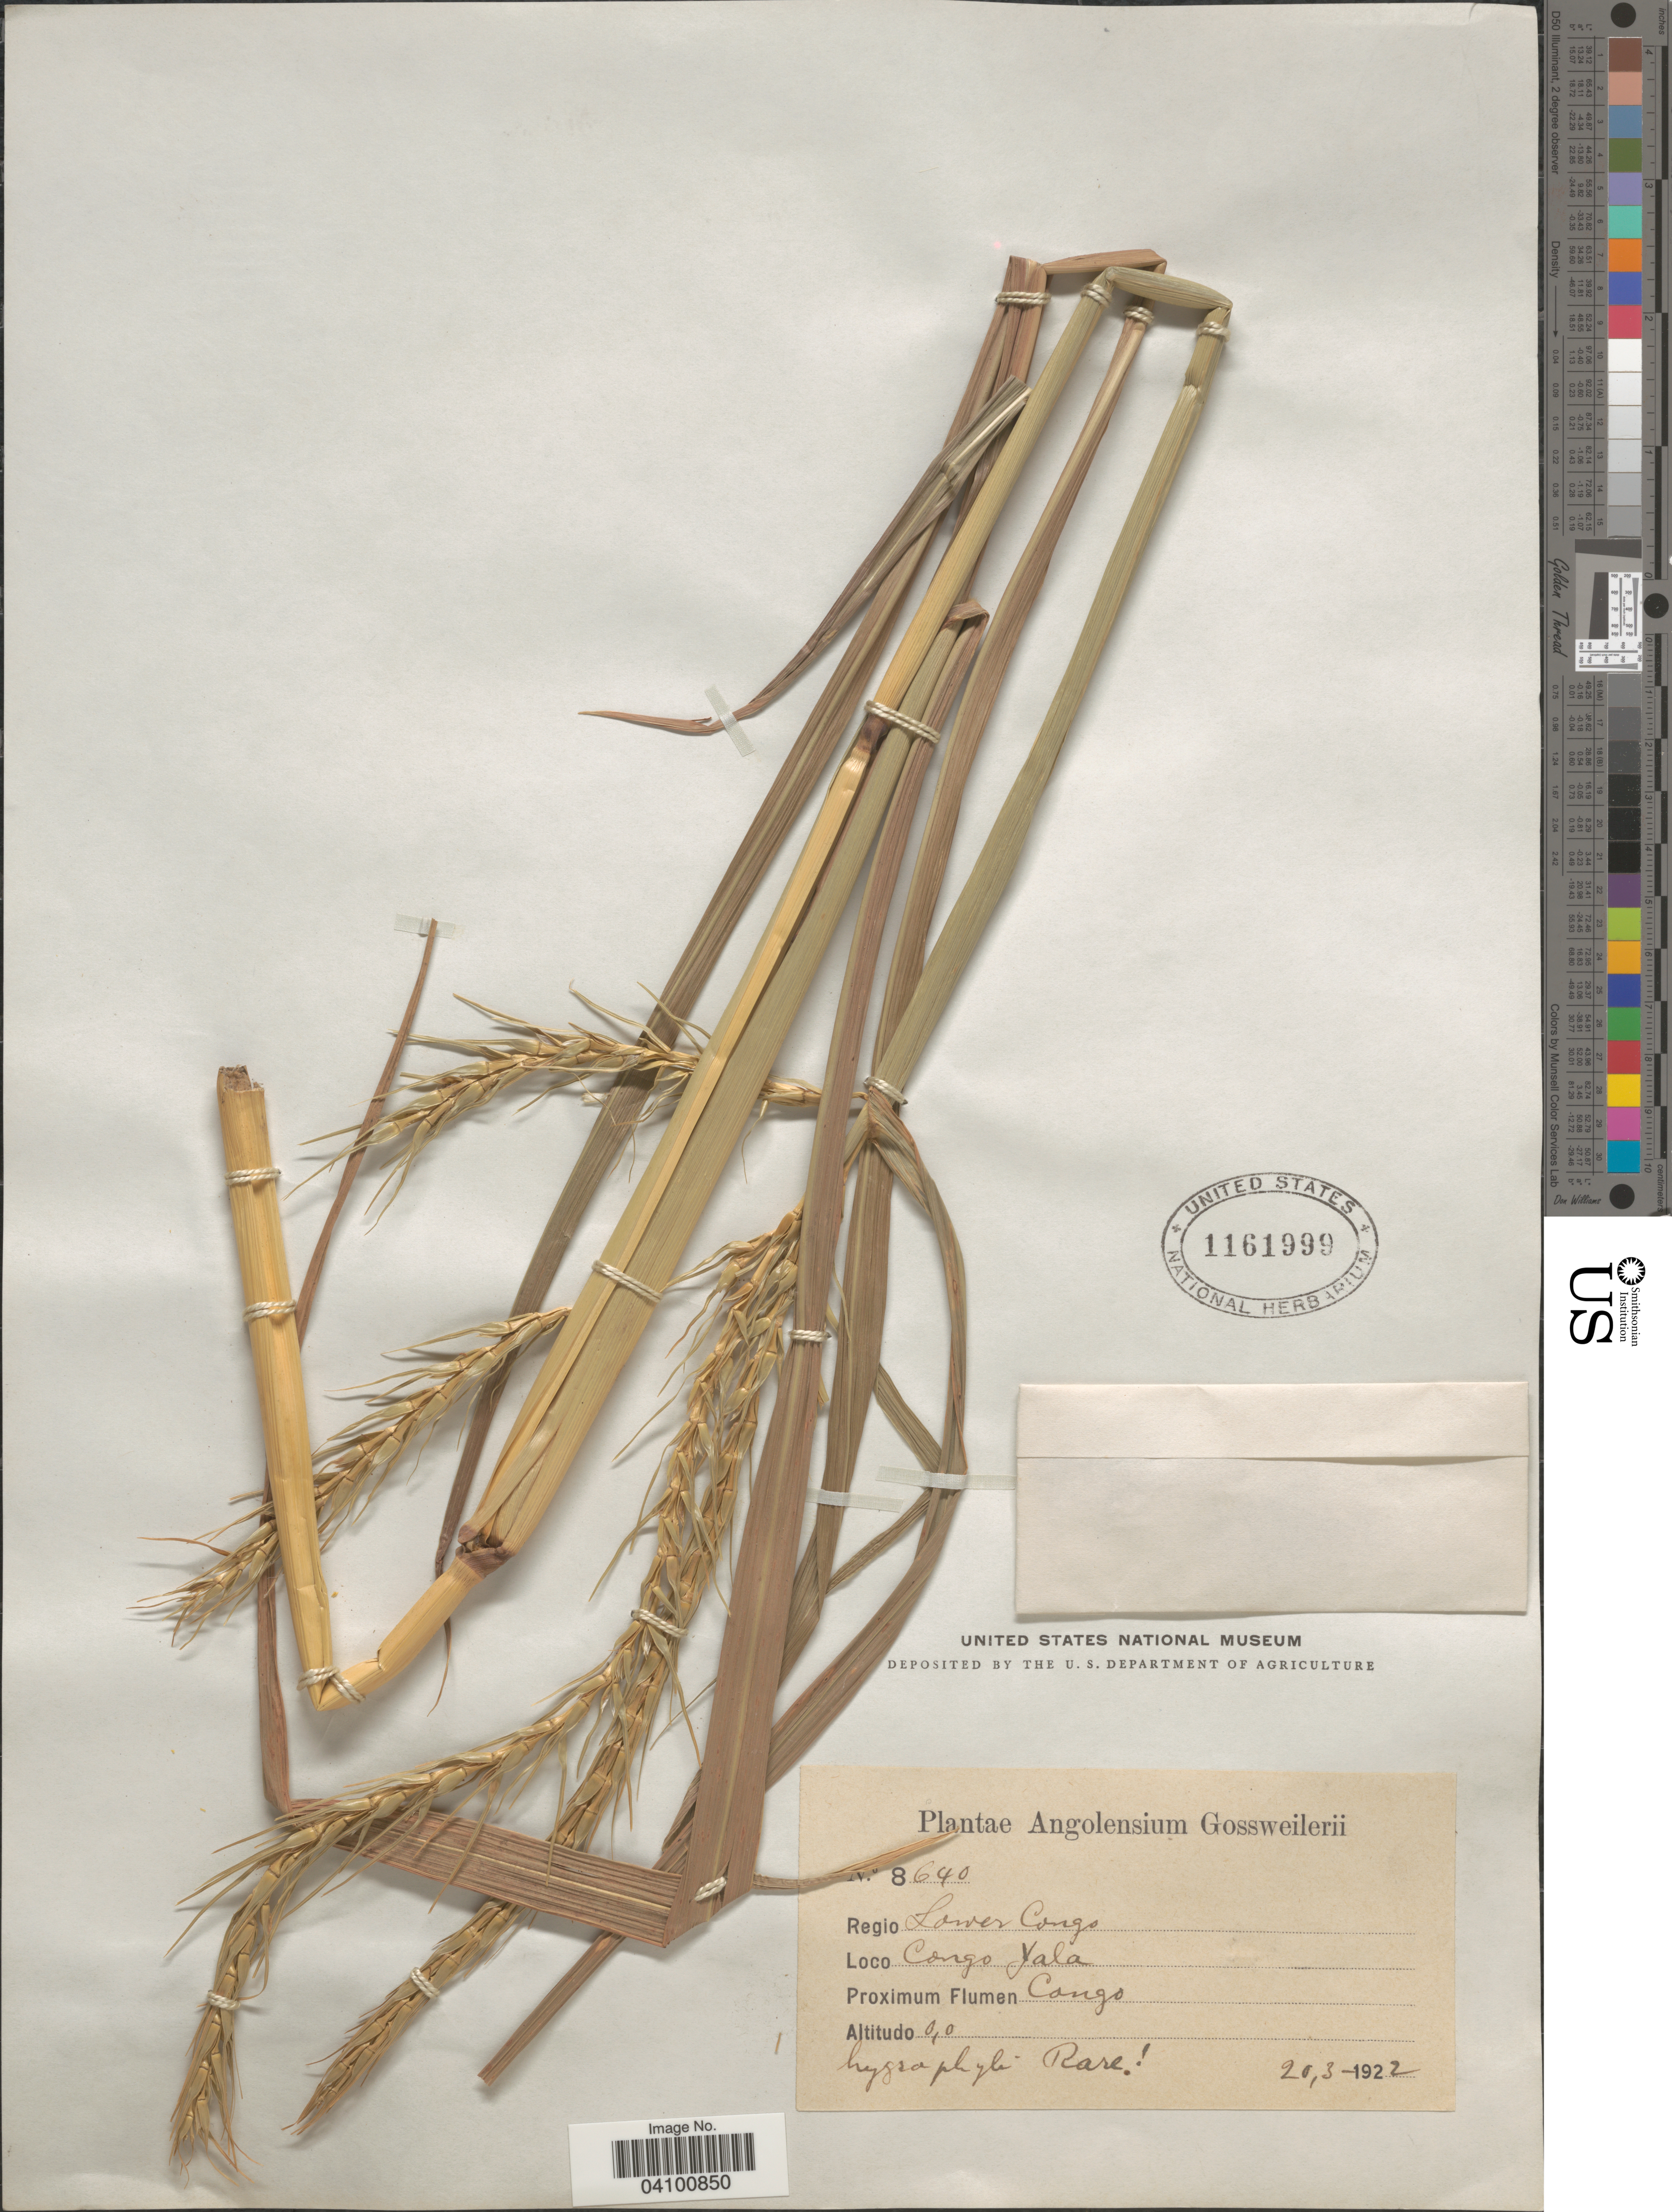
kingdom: Plantae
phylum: Tracheophyta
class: Liliopsida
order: Poales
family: Poaceae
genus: Vossia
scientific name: Vossia cuspidata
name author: Baill.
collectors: -. Gossweiler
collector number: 8640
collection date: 1922-03-20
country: Angola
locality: Regio Lower Congo. Congo Yala. Proximum Flumen Congo.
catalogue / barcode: US 1161999